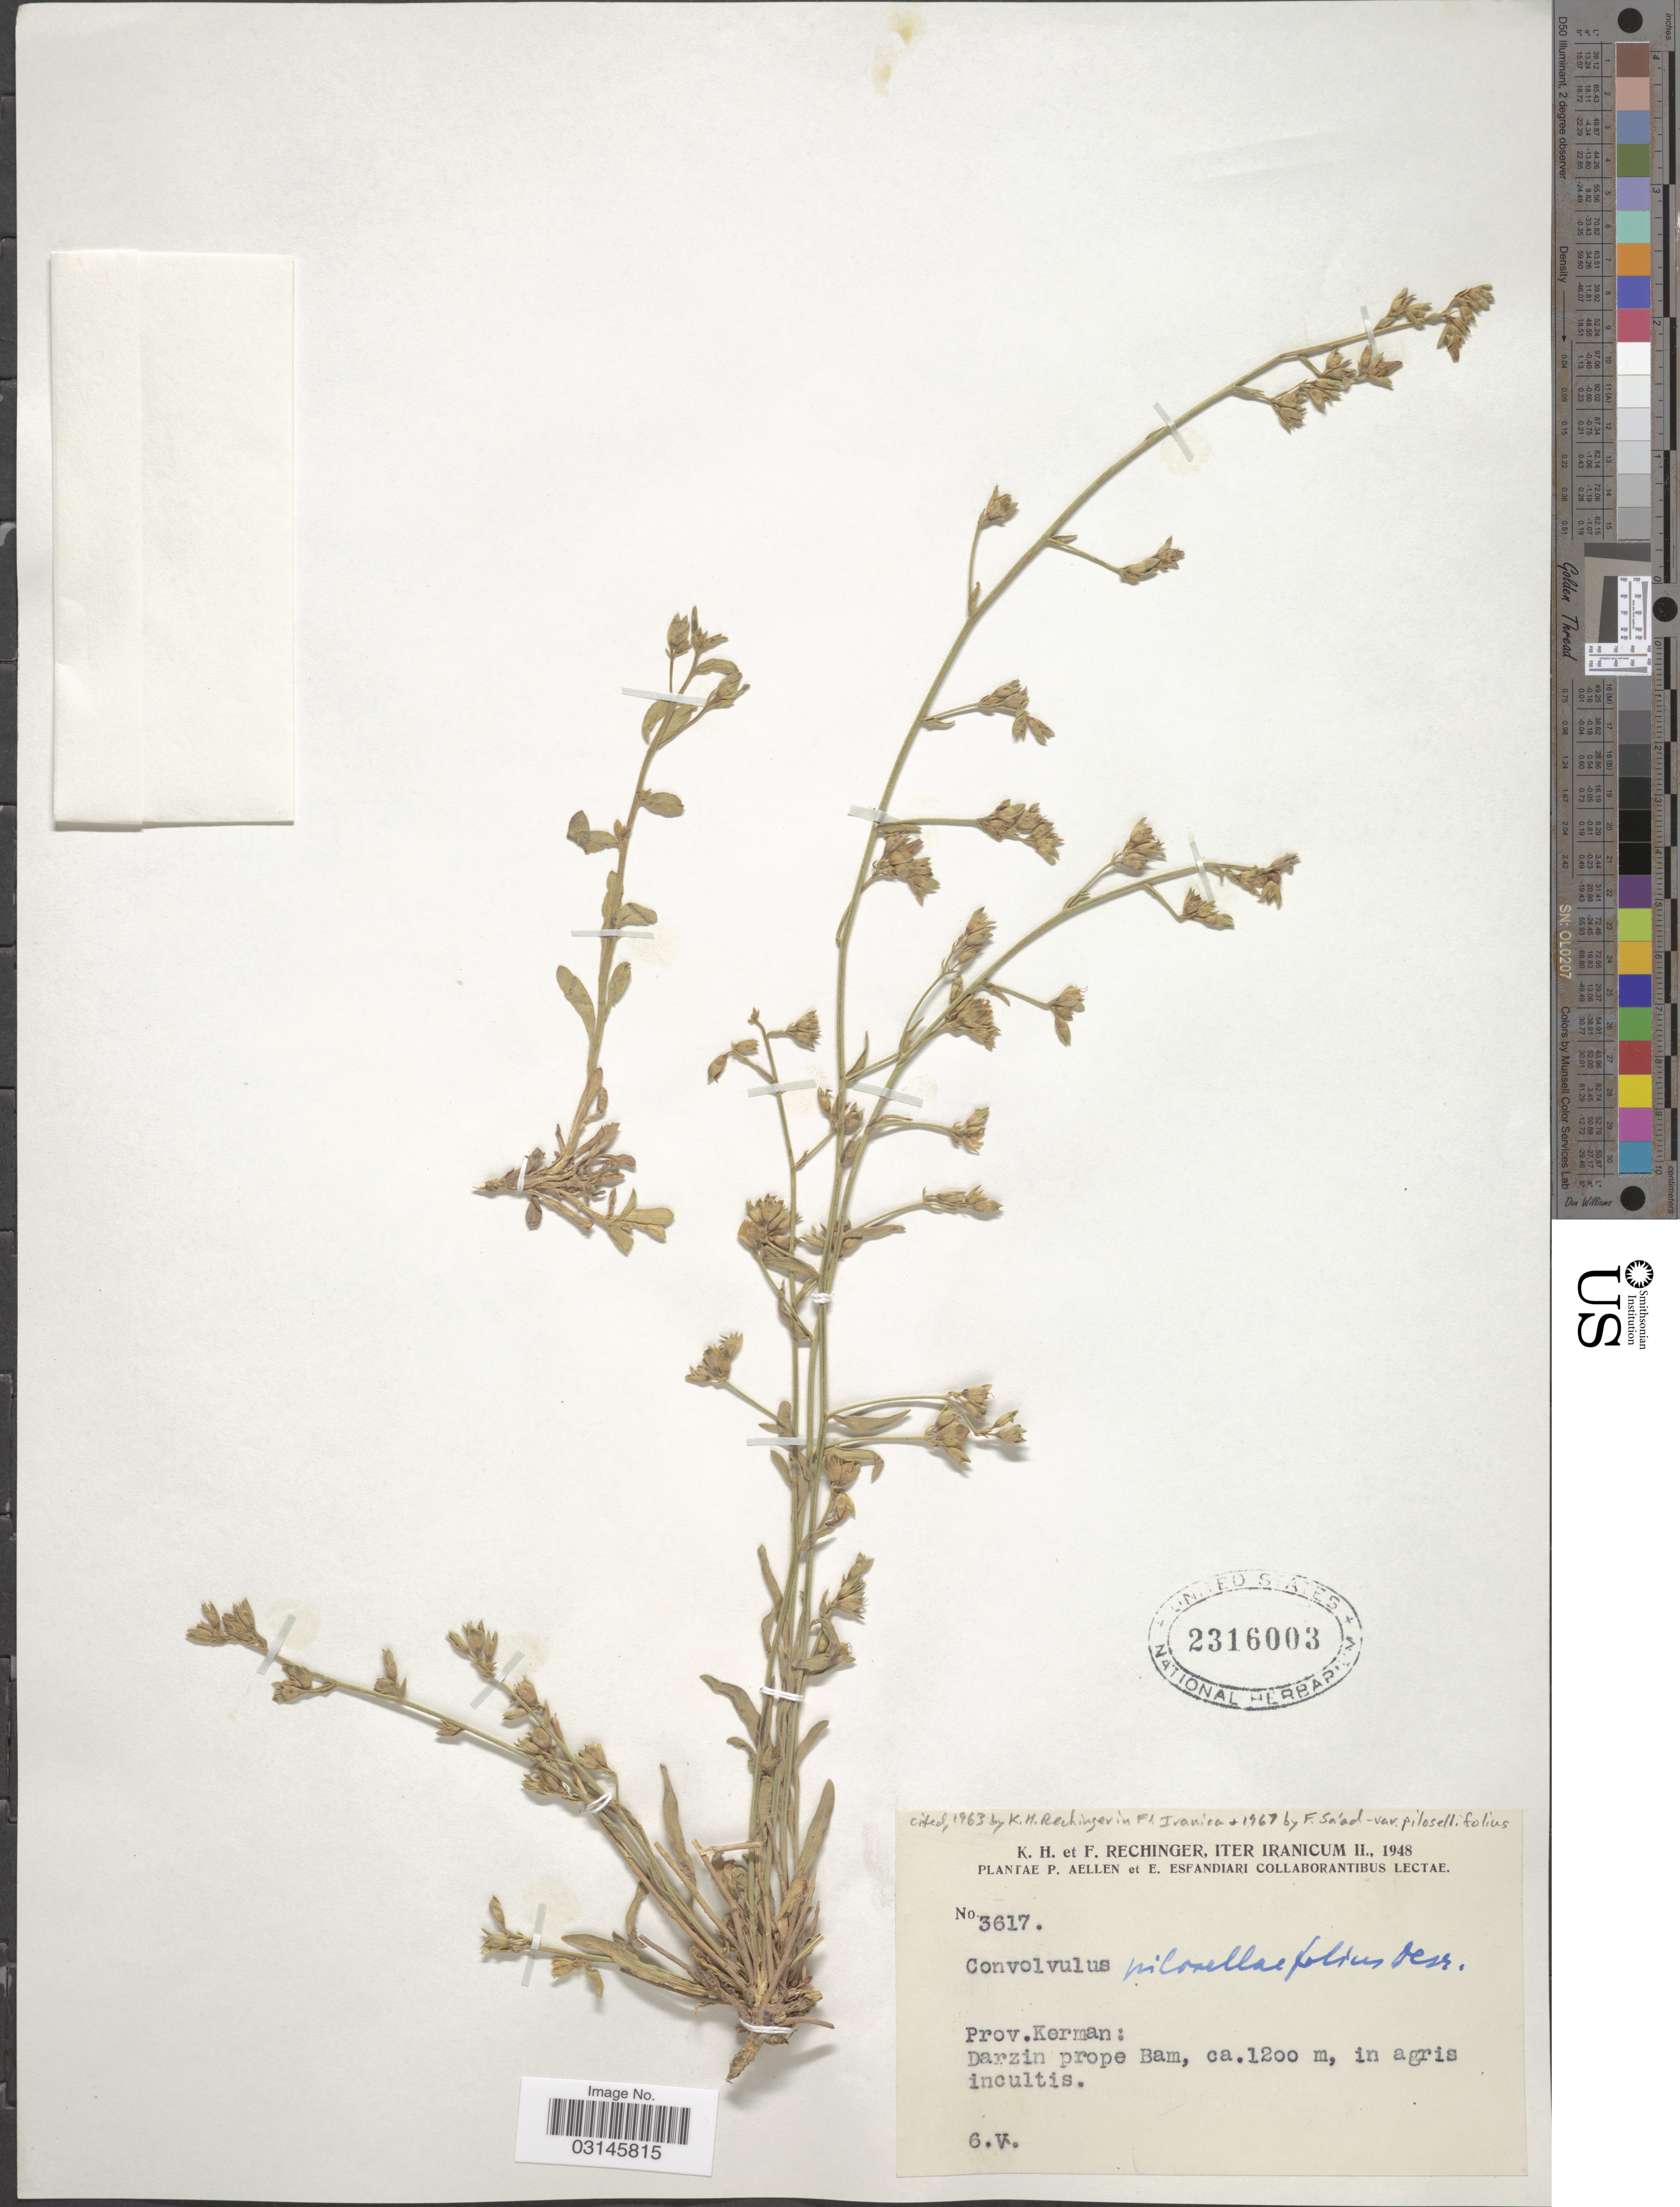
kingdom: Plantae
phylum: Tracheophyta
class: Magnoliopsida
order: Solanales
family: Convolvulaceae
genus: Convolvulus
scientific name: Convolvulus pilosellifolius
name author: Desr.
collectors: P. Aellen, E. Esfandiari, K. H. Rechinger & F. Rechinger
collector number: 3617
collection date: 1948-05-06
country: Iran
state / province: Kerman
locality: Iter Iranicum II, Prov. Kerman: Darzin prope Bam.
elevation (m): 1200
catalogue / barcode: US 2316003